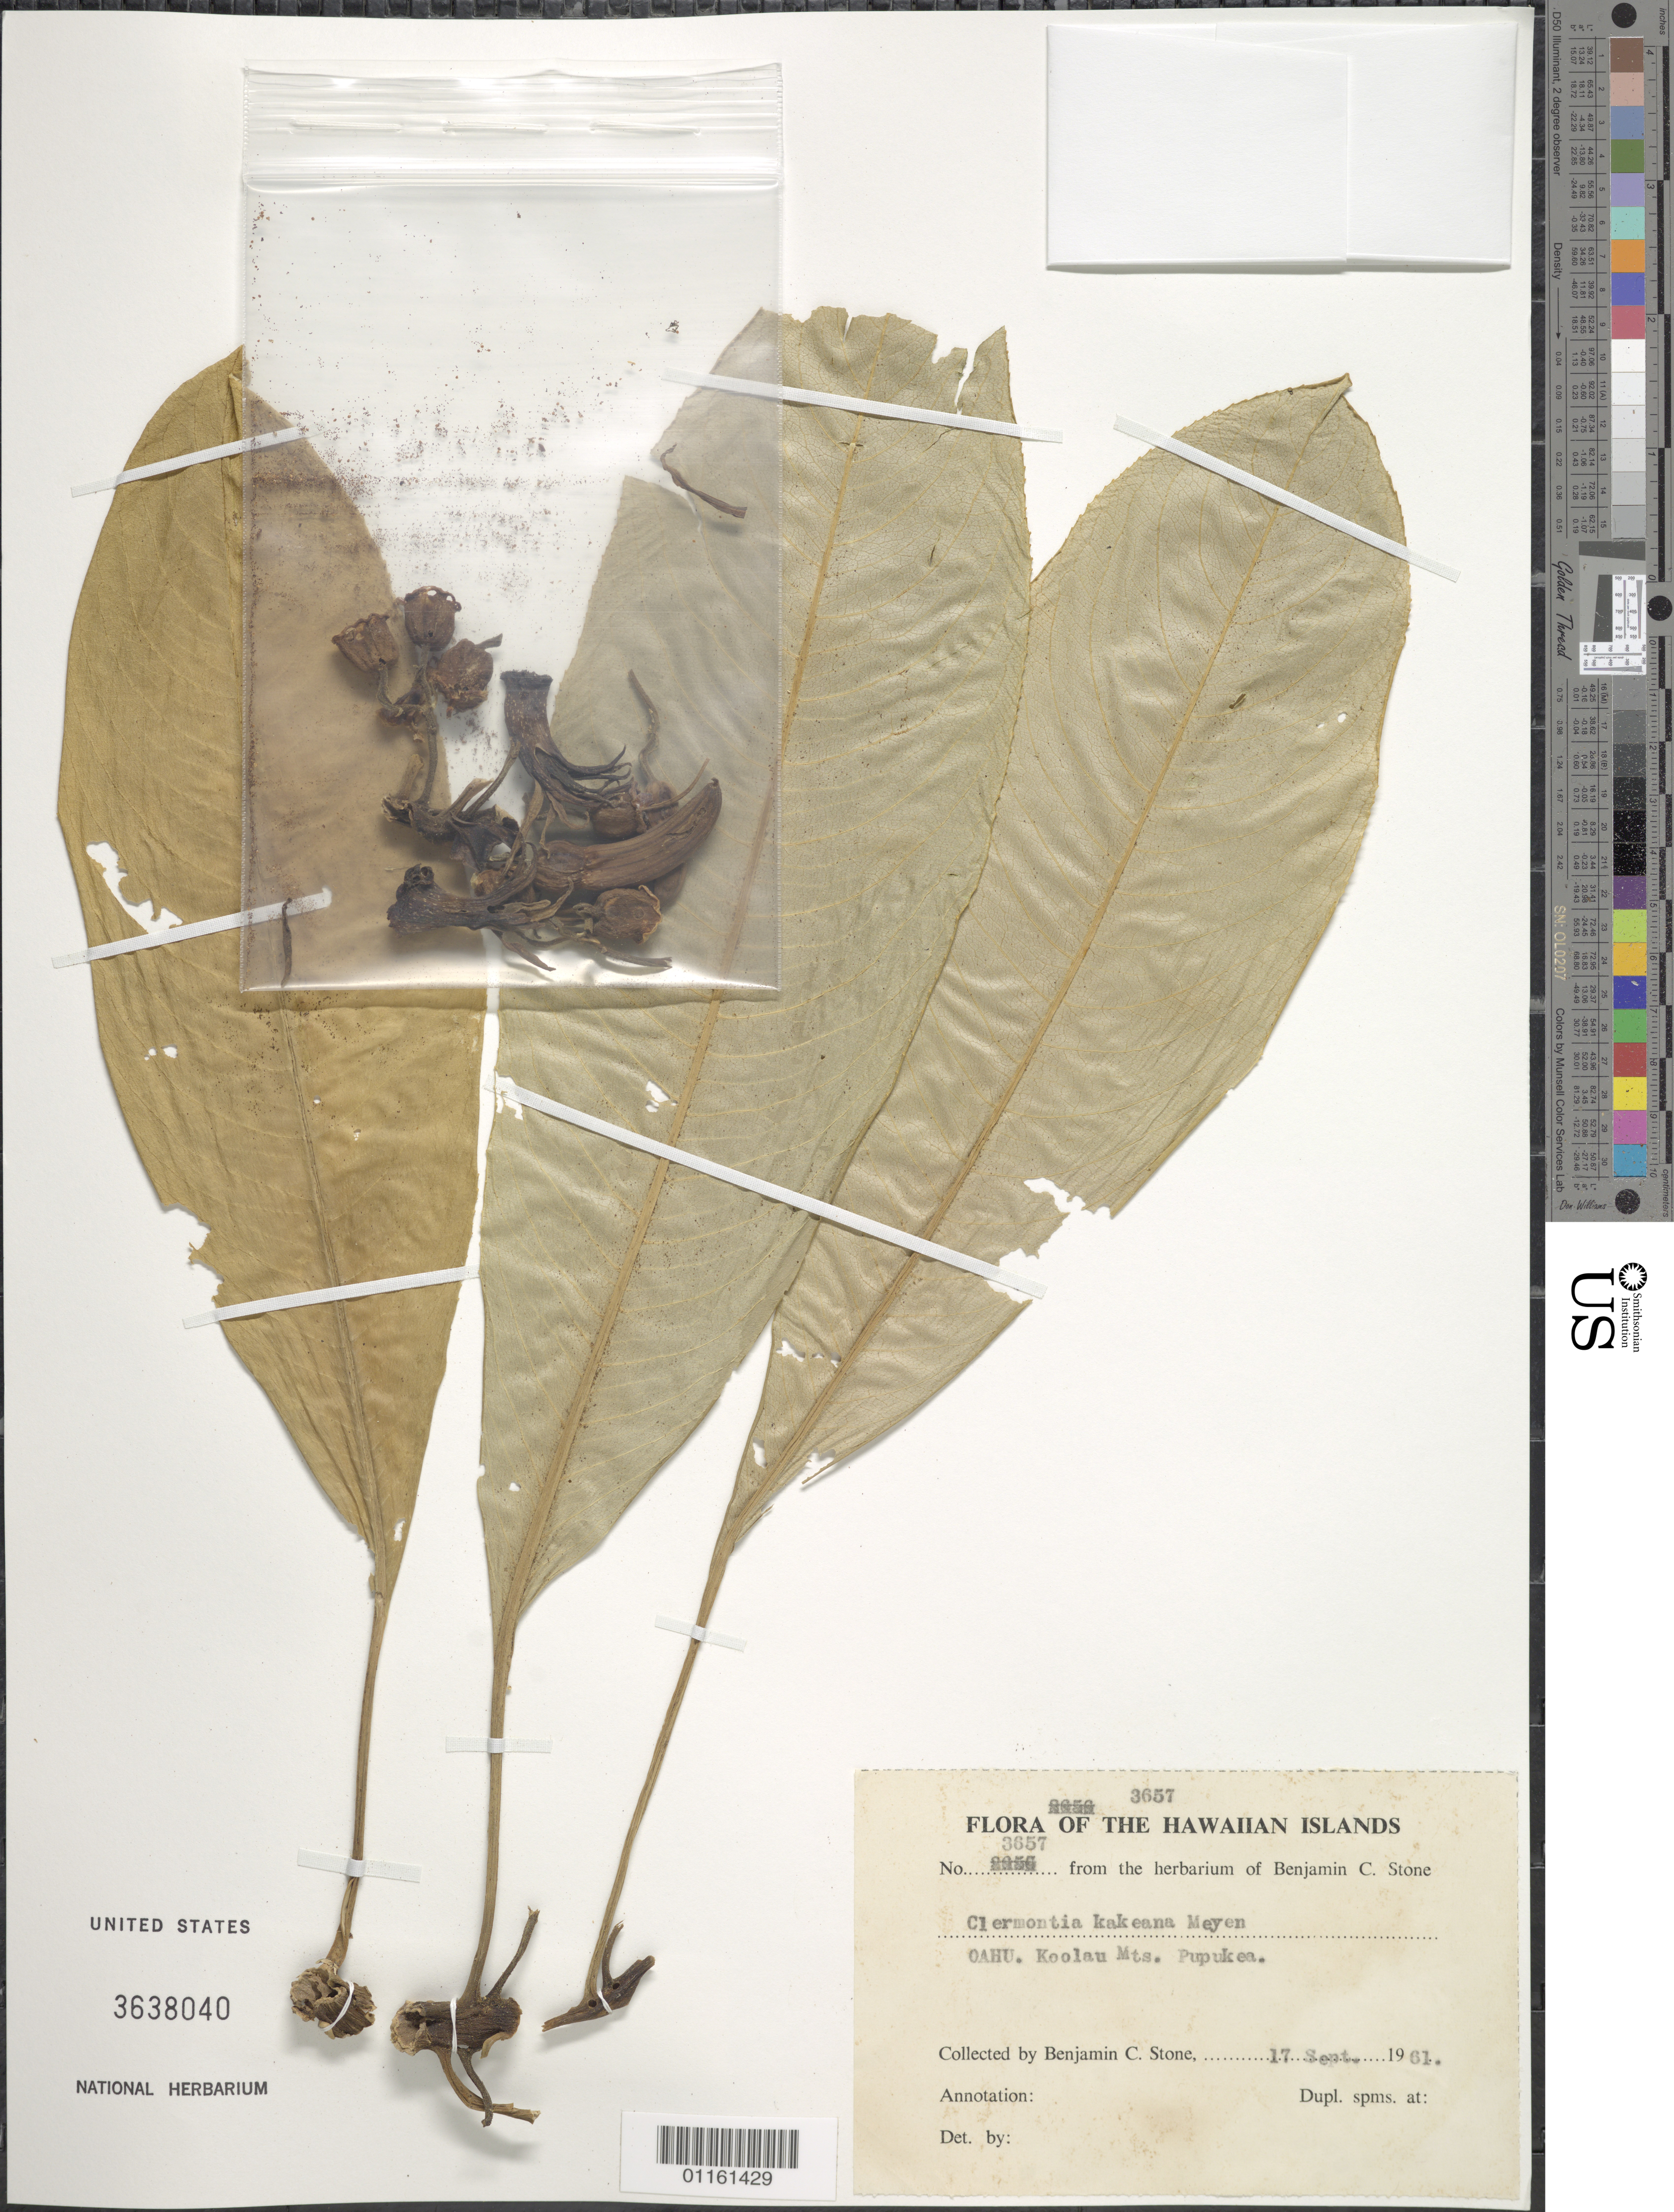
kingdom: Plantae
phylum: Tracheophyta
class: Magnoliopsida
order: Caryophyllales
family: Nyctaginaceae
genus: Pisonia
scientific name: Pisonia umbellifera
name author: (J.R. Forst. & G. Forst.) Seem.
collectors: B. C. Stone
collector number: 3657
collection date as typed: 17 Sept. 1961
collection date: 1961-09-17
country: United States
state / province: Hawaii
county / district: Honolulu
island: Oahu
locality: Koolau Mts. Pupukea.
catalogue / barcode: US 3638040